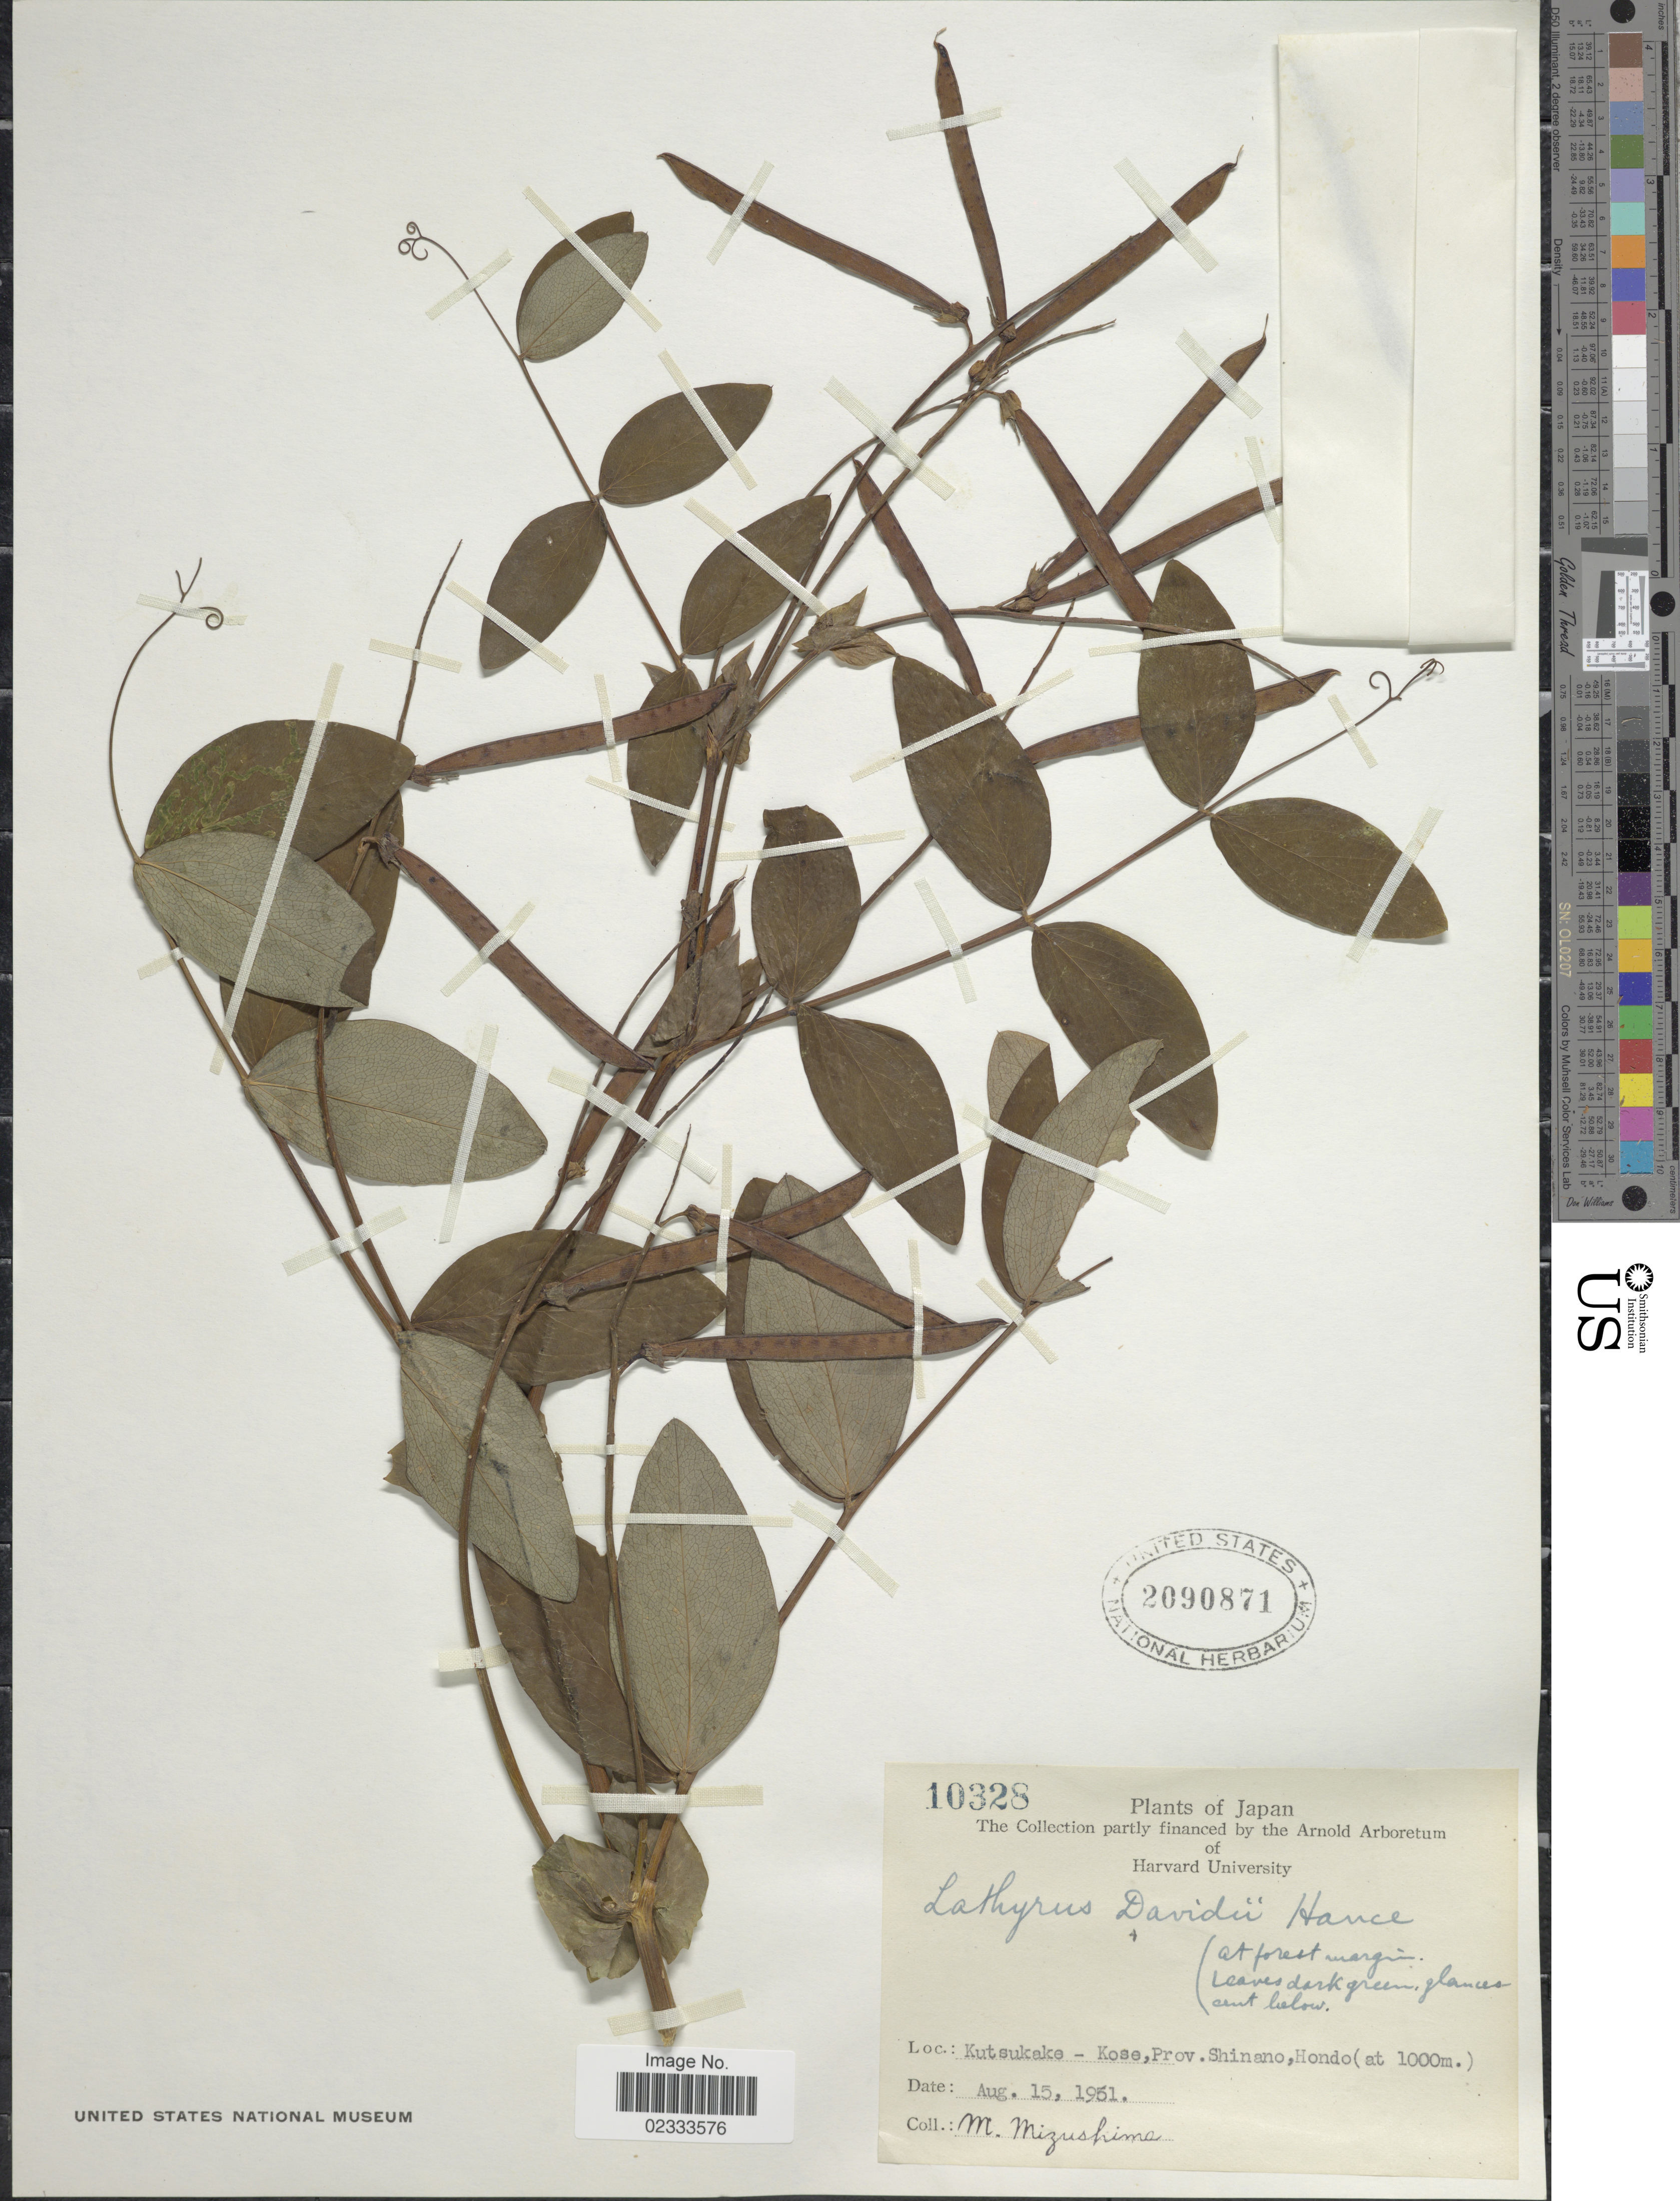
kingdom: Plantae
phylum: Tracheophyta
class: Magnoliopsida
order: Fabales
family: Fabaceae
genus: Lathyrus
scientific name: Lathyrus davidii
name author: Hance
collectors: M. Mizushima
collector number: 10328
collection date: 1951-08-15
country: Japan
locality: Kutsukake - Kose, Prov. Shinano, Hondo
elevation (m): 1000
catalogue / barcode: US 2090871